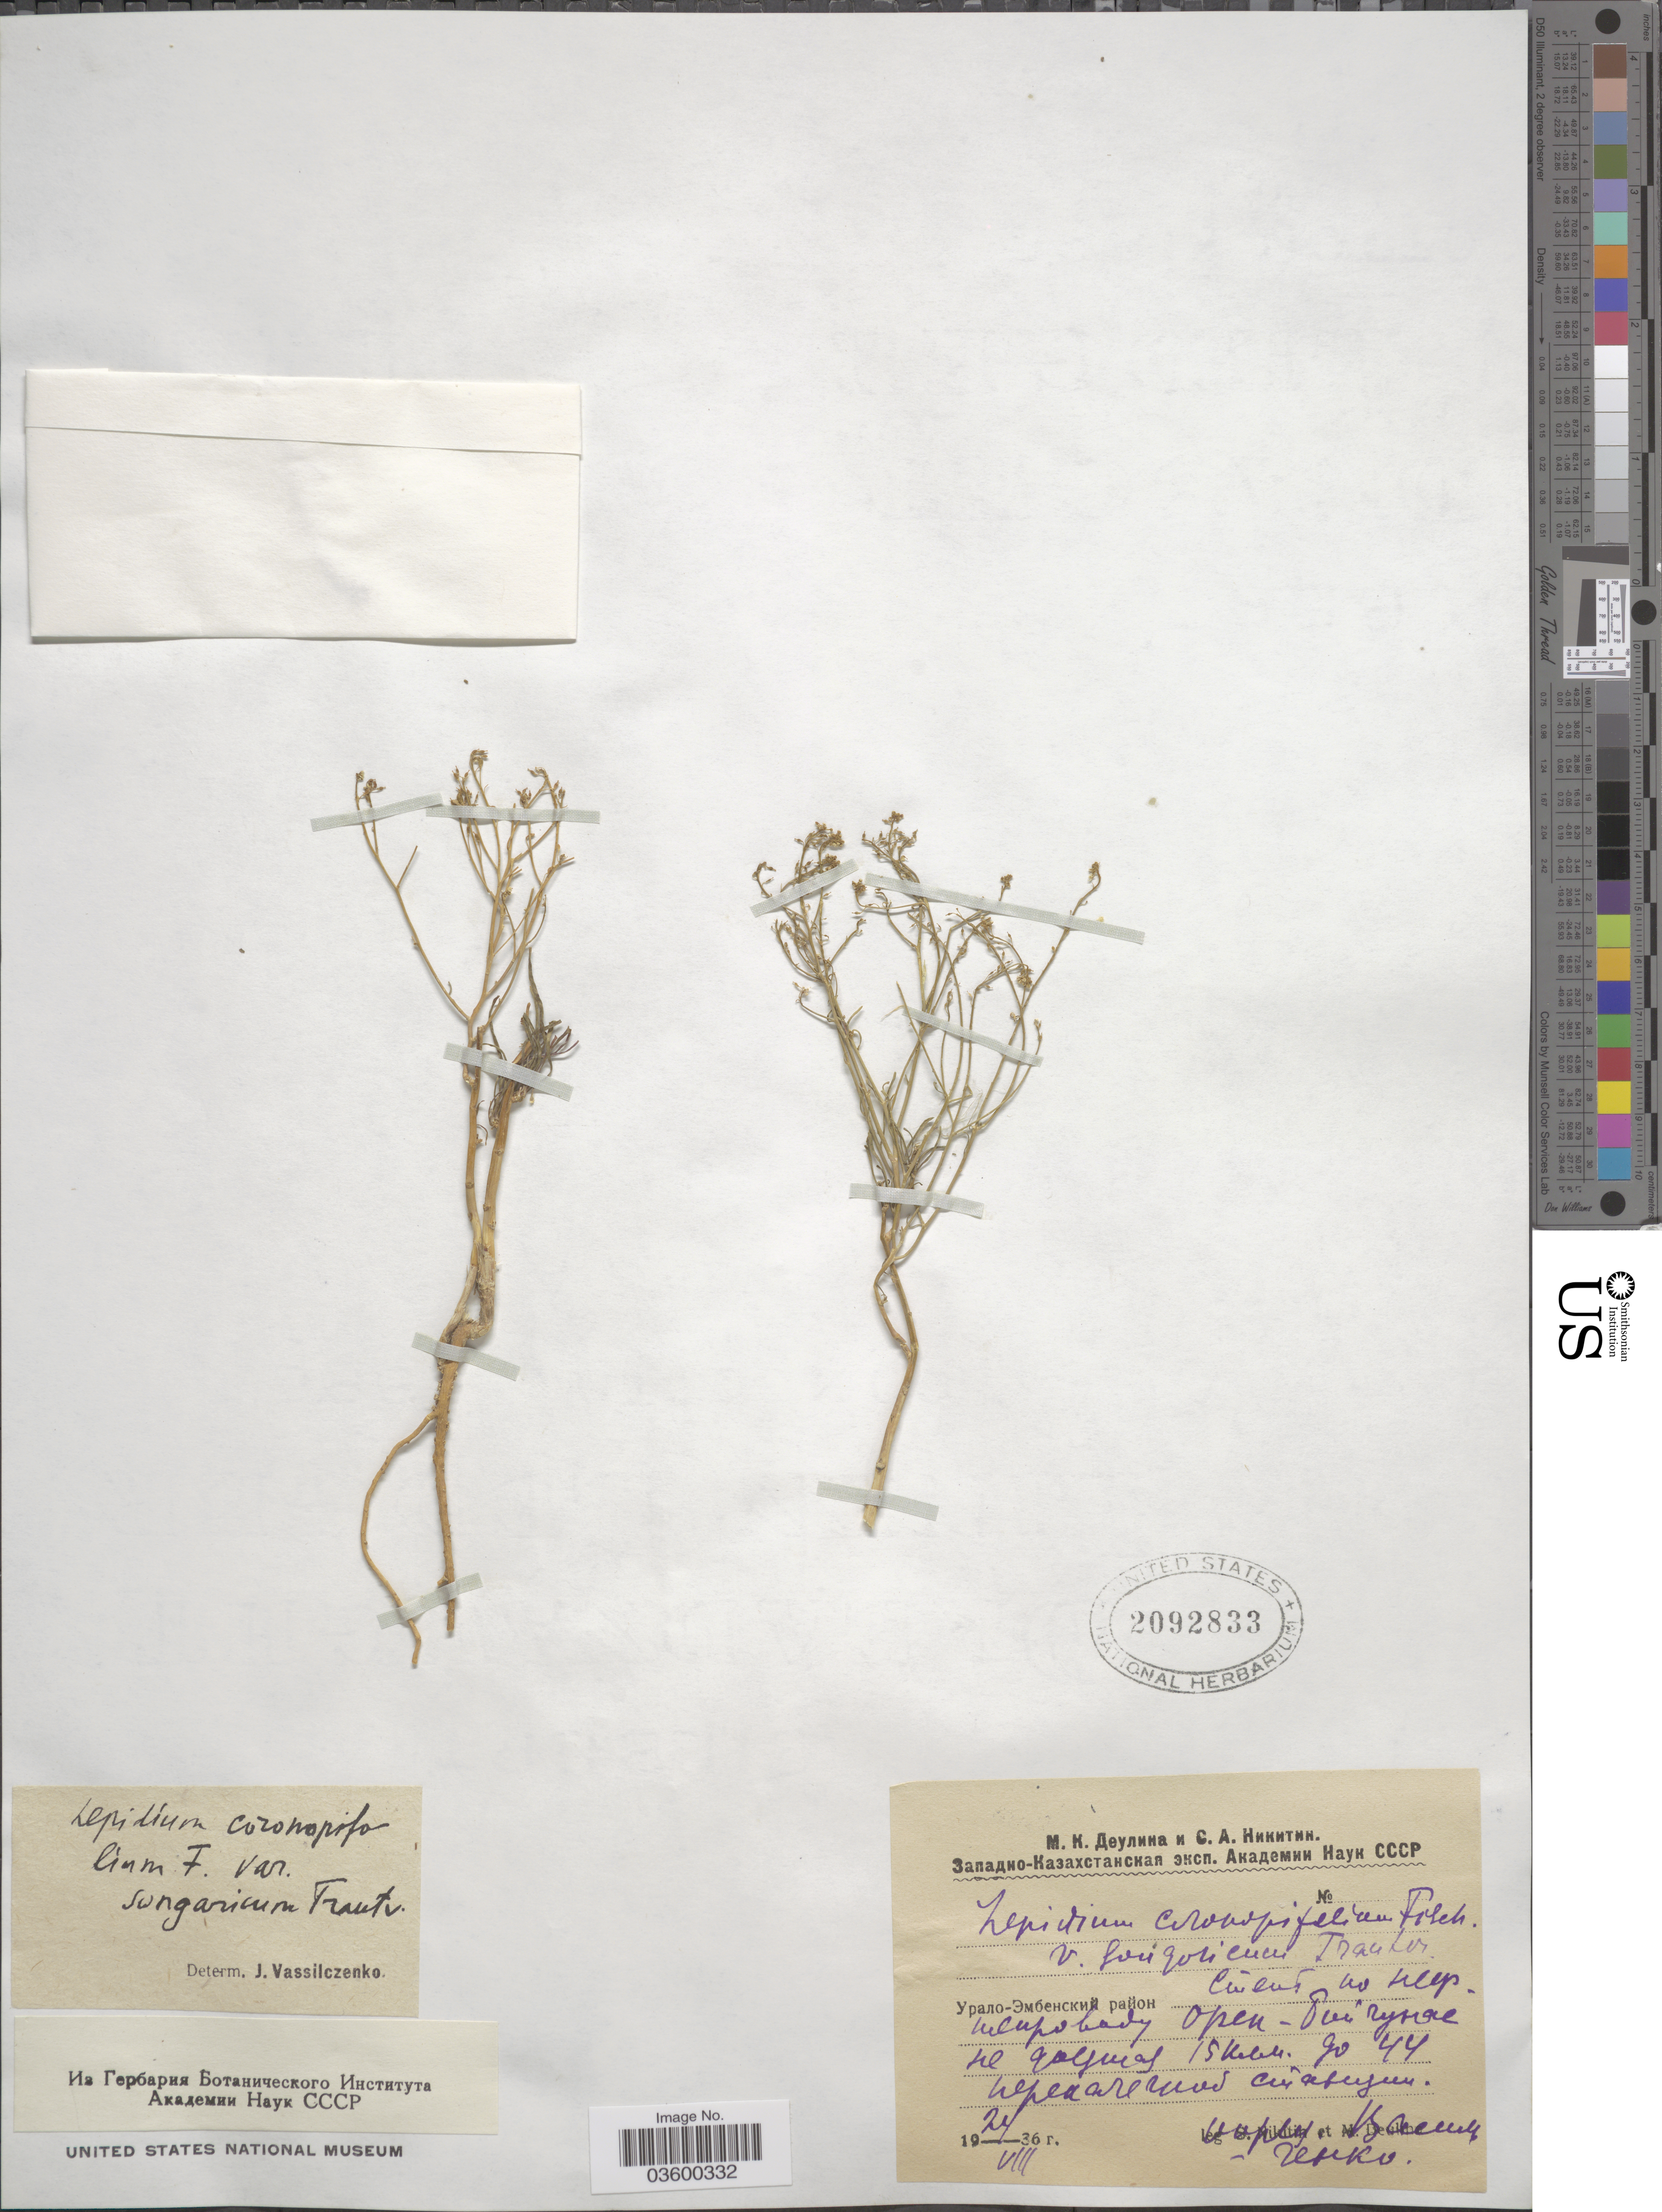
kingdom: Plantae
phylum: Tracheophyta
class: Magnoliopsida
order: Brassicales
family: Brassicaceae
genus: Lepidium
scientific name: Lepidium coronopifolium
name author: Fisch.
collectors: M. Dedulina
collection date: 1936-08-21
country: Kazakhstan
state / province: West Kazakhstan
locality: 15 km before 44 Station.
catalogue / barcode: US 2092833